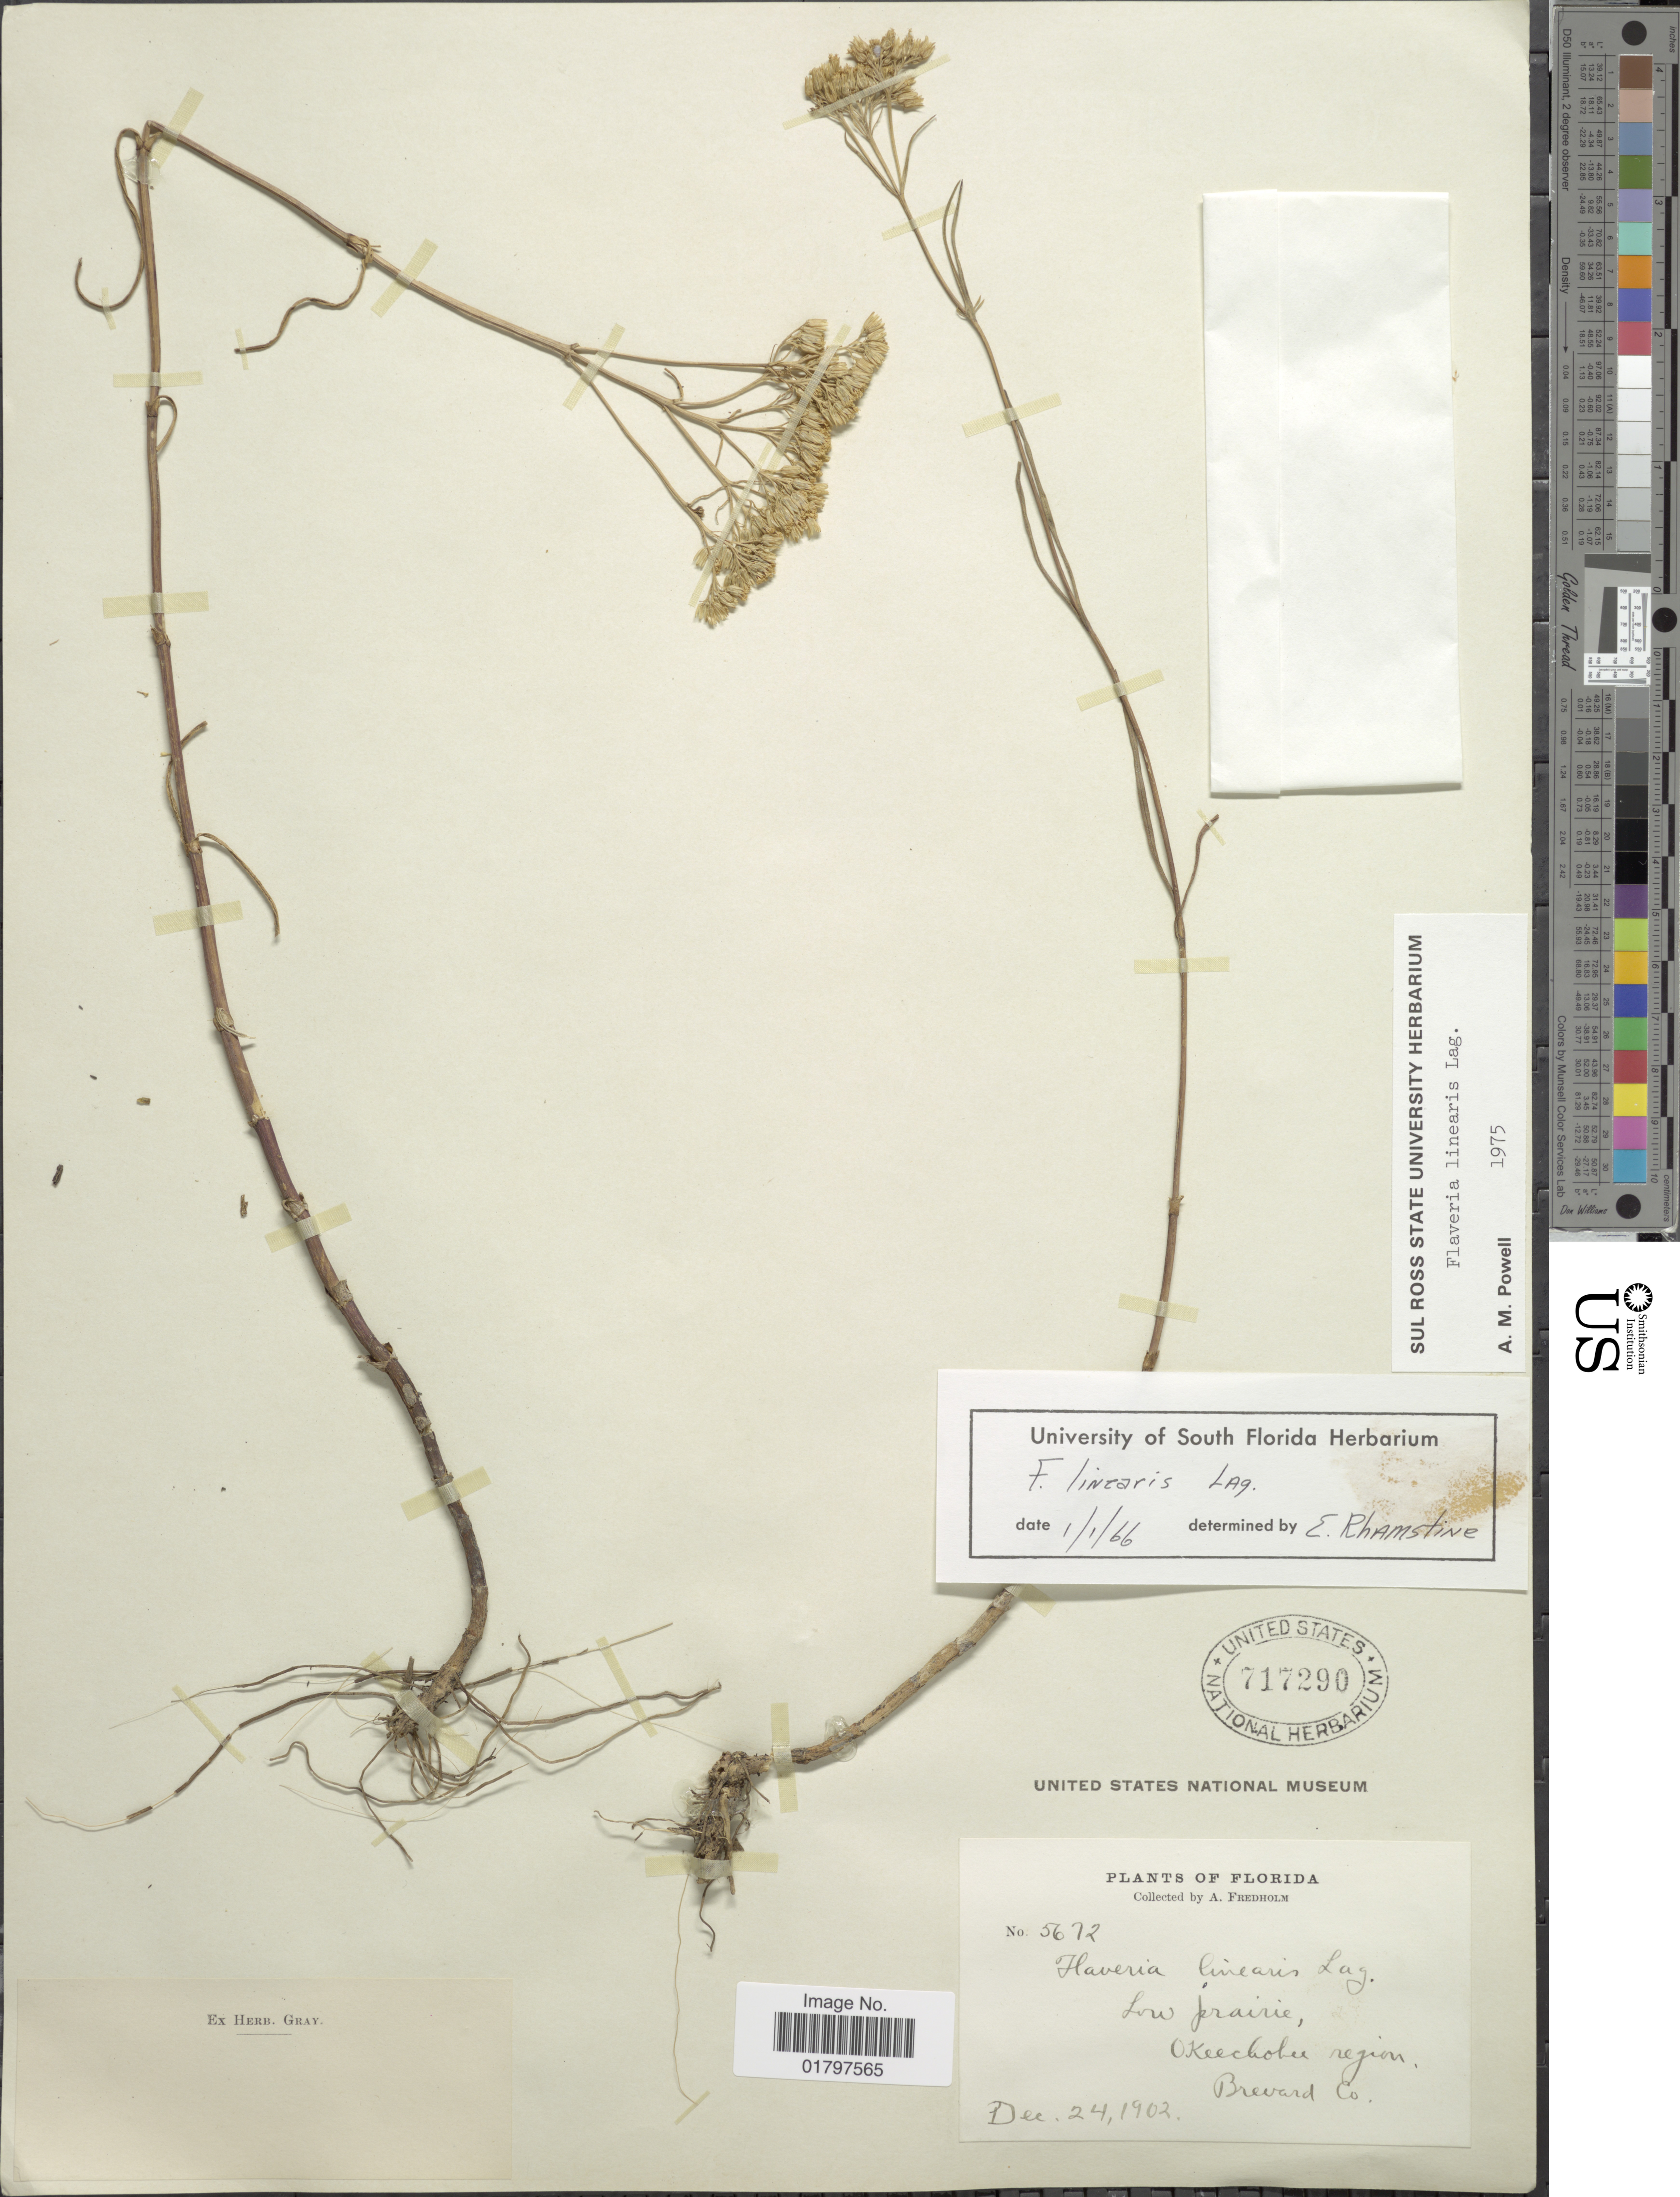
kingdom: Plantae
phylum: Tracheophyta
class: Magnoliopsida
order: Asterales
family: Asteraceae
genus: Flaveria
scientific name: Flaveria linearis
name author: Lag.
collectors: A. Fredholm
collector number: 5672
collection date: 1902-12-24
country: United States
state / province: Florida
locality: Low prairie, Okeechobee region, Brevard Co.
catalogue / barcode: US 717290